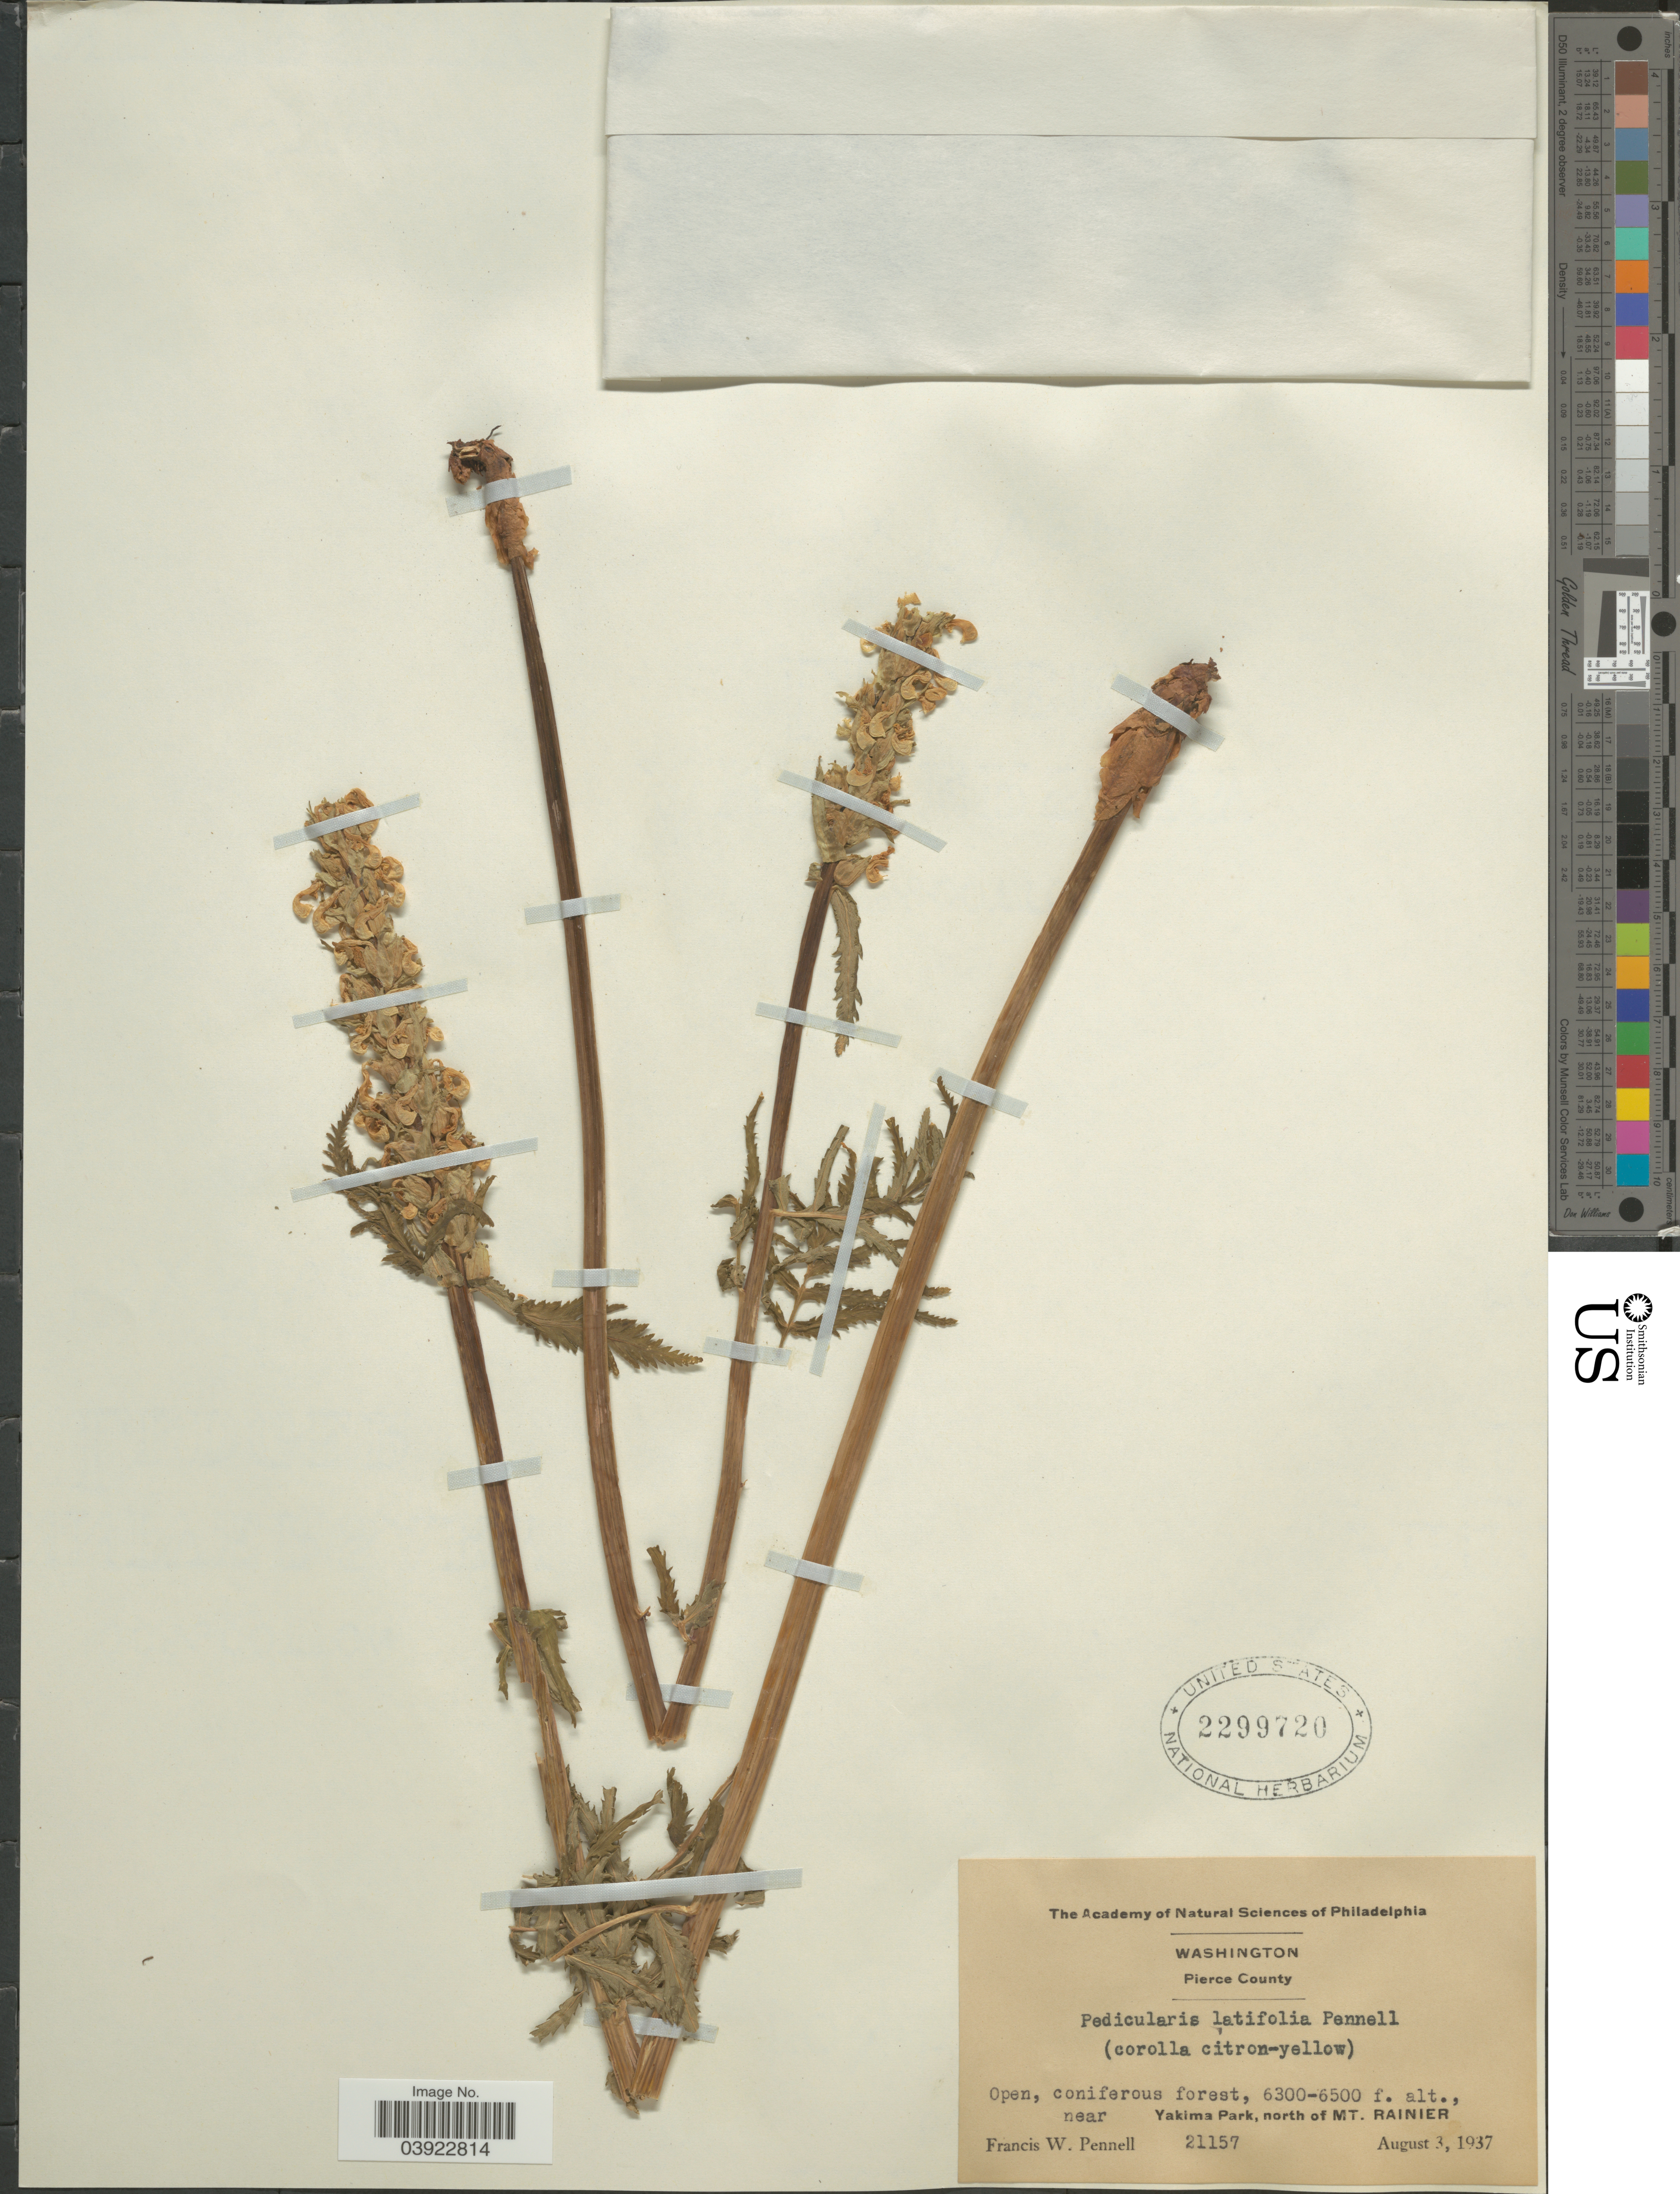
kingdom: Plantae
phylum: Tracheophyta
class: Magnoliopsida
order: Lamiales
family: Orobanchaceae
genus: Pedicularis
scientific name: Pedicularis latifolia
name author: Pennell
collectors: F. W. Pennell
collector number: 21157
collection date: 1937-08-03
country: United States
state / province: Washington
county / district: Pierce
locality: Pierce County. Open, coniferous forest, near Yakima Park, north of Mt. Rainier.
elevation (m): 1920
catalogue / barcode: US 2299720